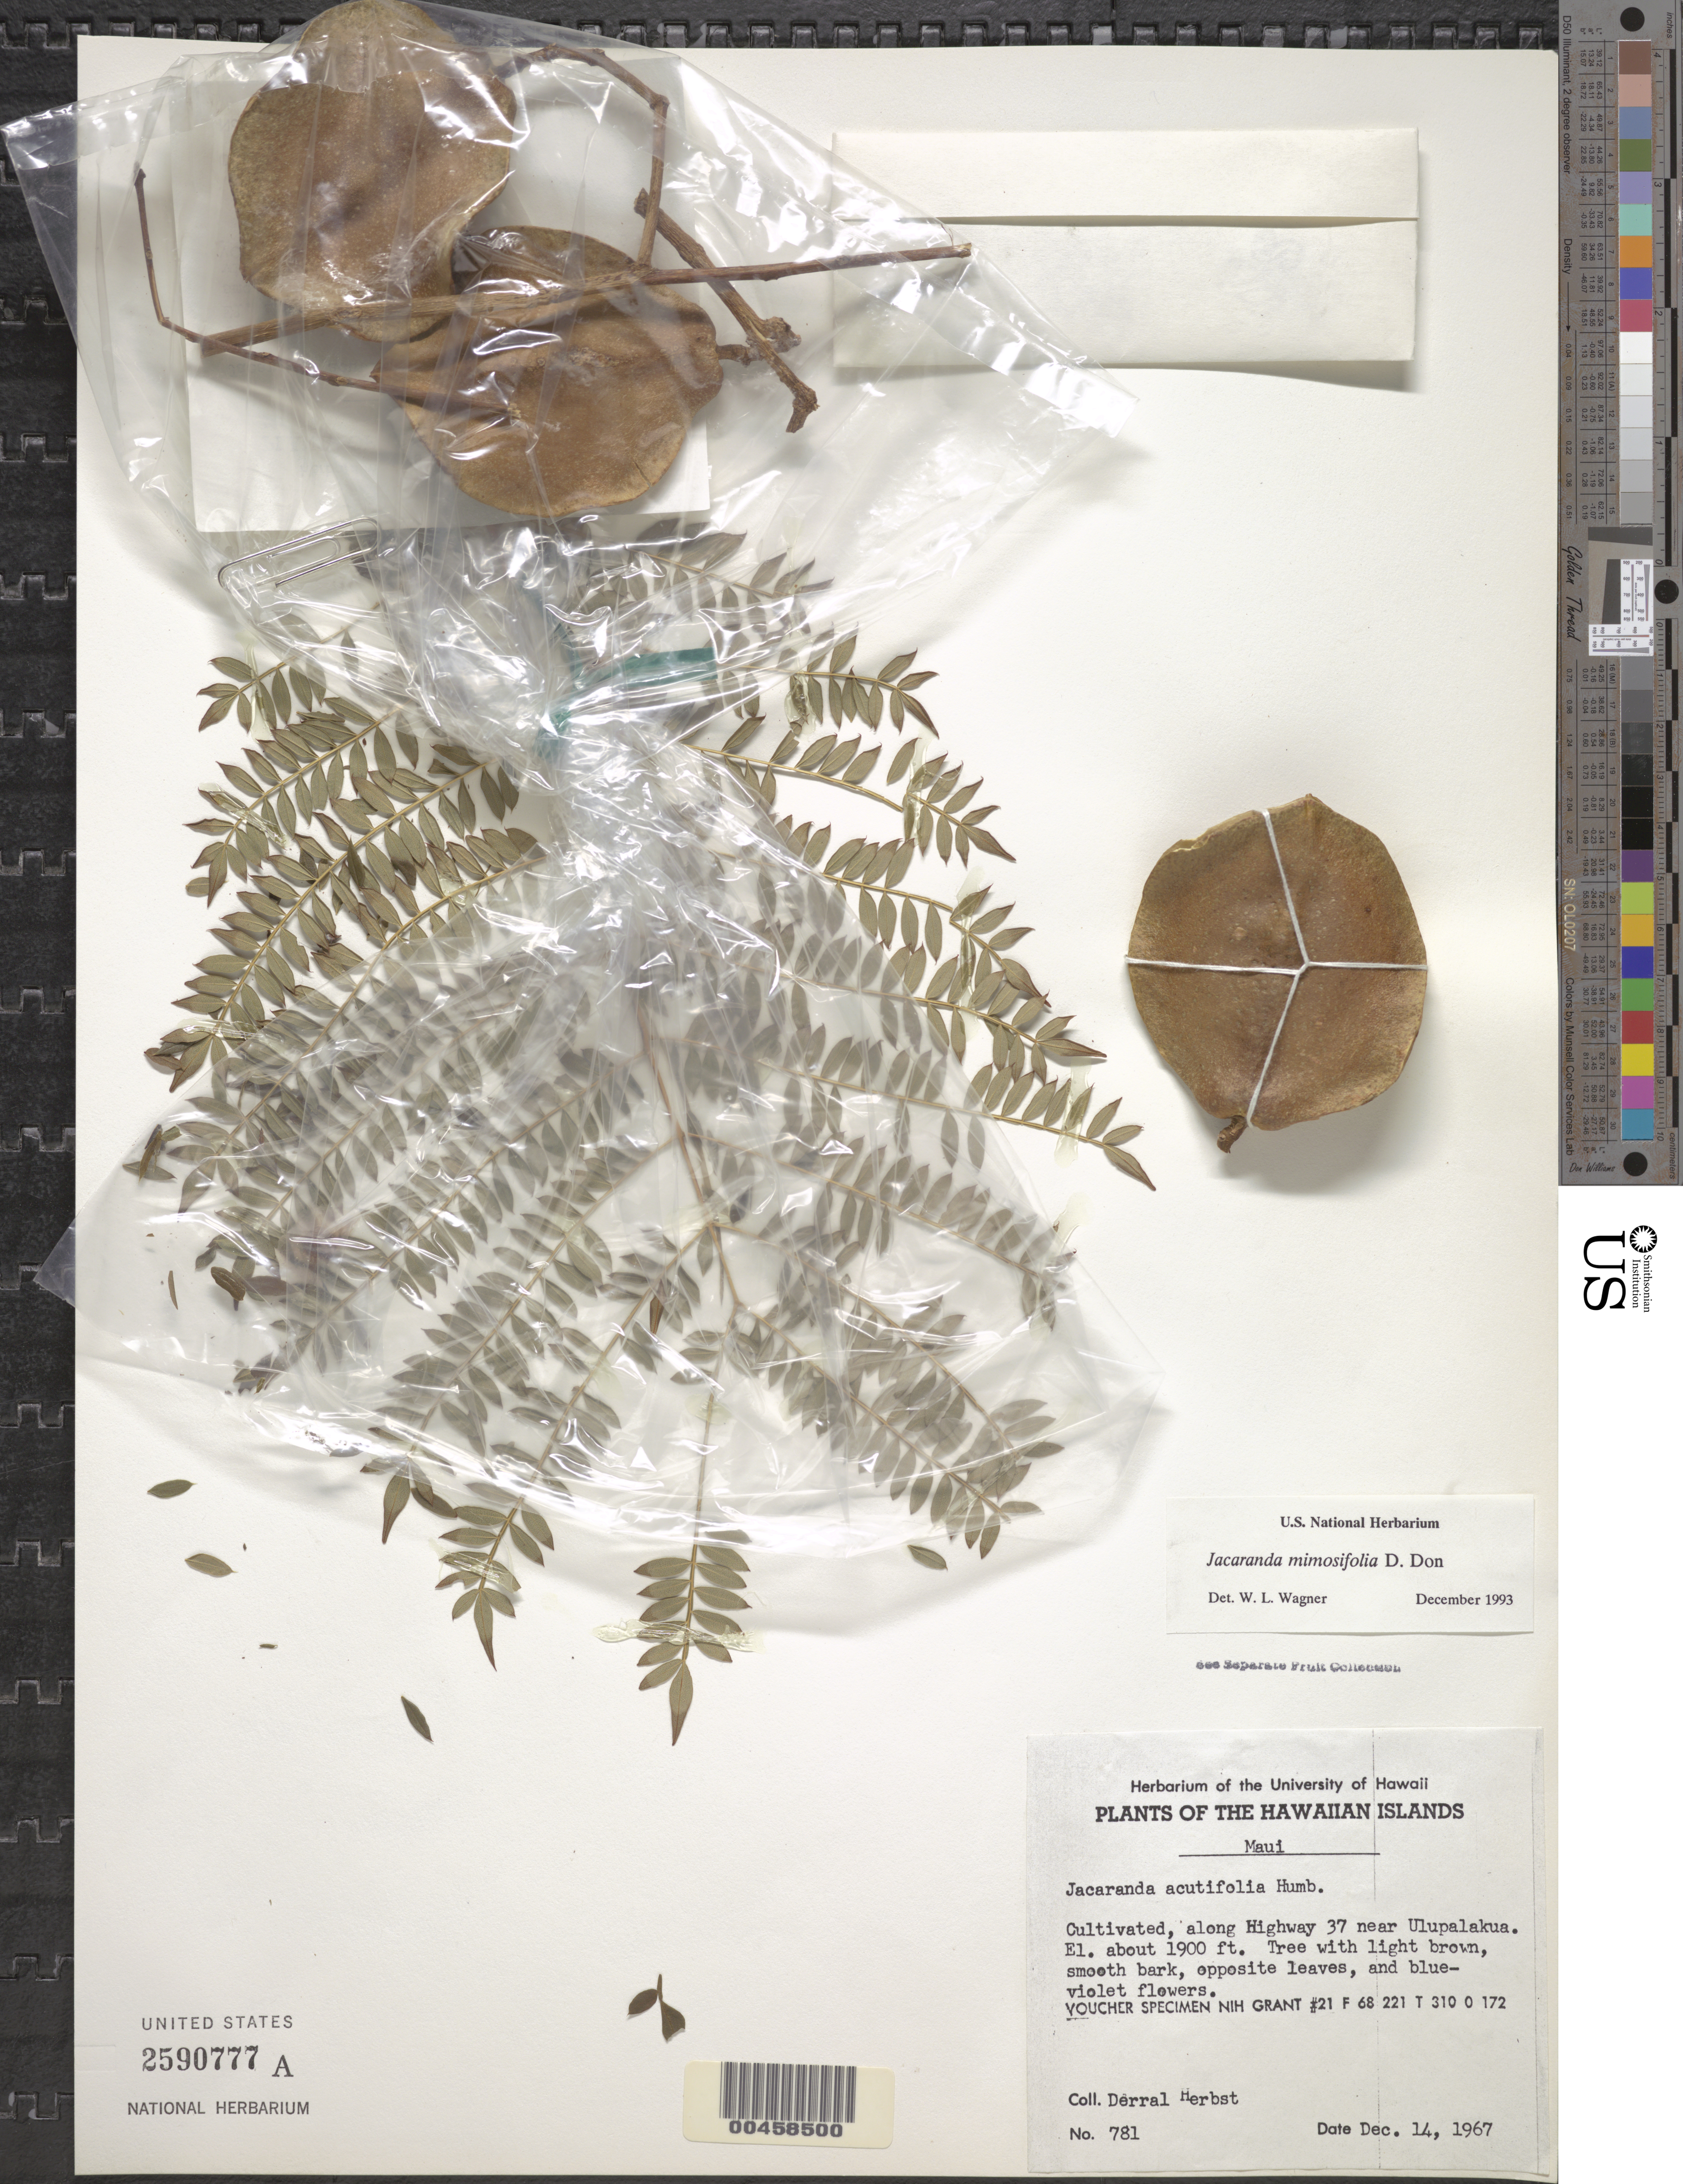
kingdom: Plantae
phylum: Tracheophyta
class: Magnoliopsida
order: Lamiales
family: Bignoniaceae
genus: Jacaranda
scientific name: Jacaranda mimosifolia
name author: D. Don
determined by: Wagner, W. L., (BOT), Smithsonian Institution - National Museum of Natural History (UNITED STATES)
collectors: D. R. Herbst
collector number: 781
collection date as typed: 14 Dec 1967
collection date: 1967-12-14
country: United States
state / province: Hawaii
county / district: Maui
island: Maui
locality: Along Highway 37 near Ulupalakua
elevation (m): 579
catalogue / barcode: US 2590777A